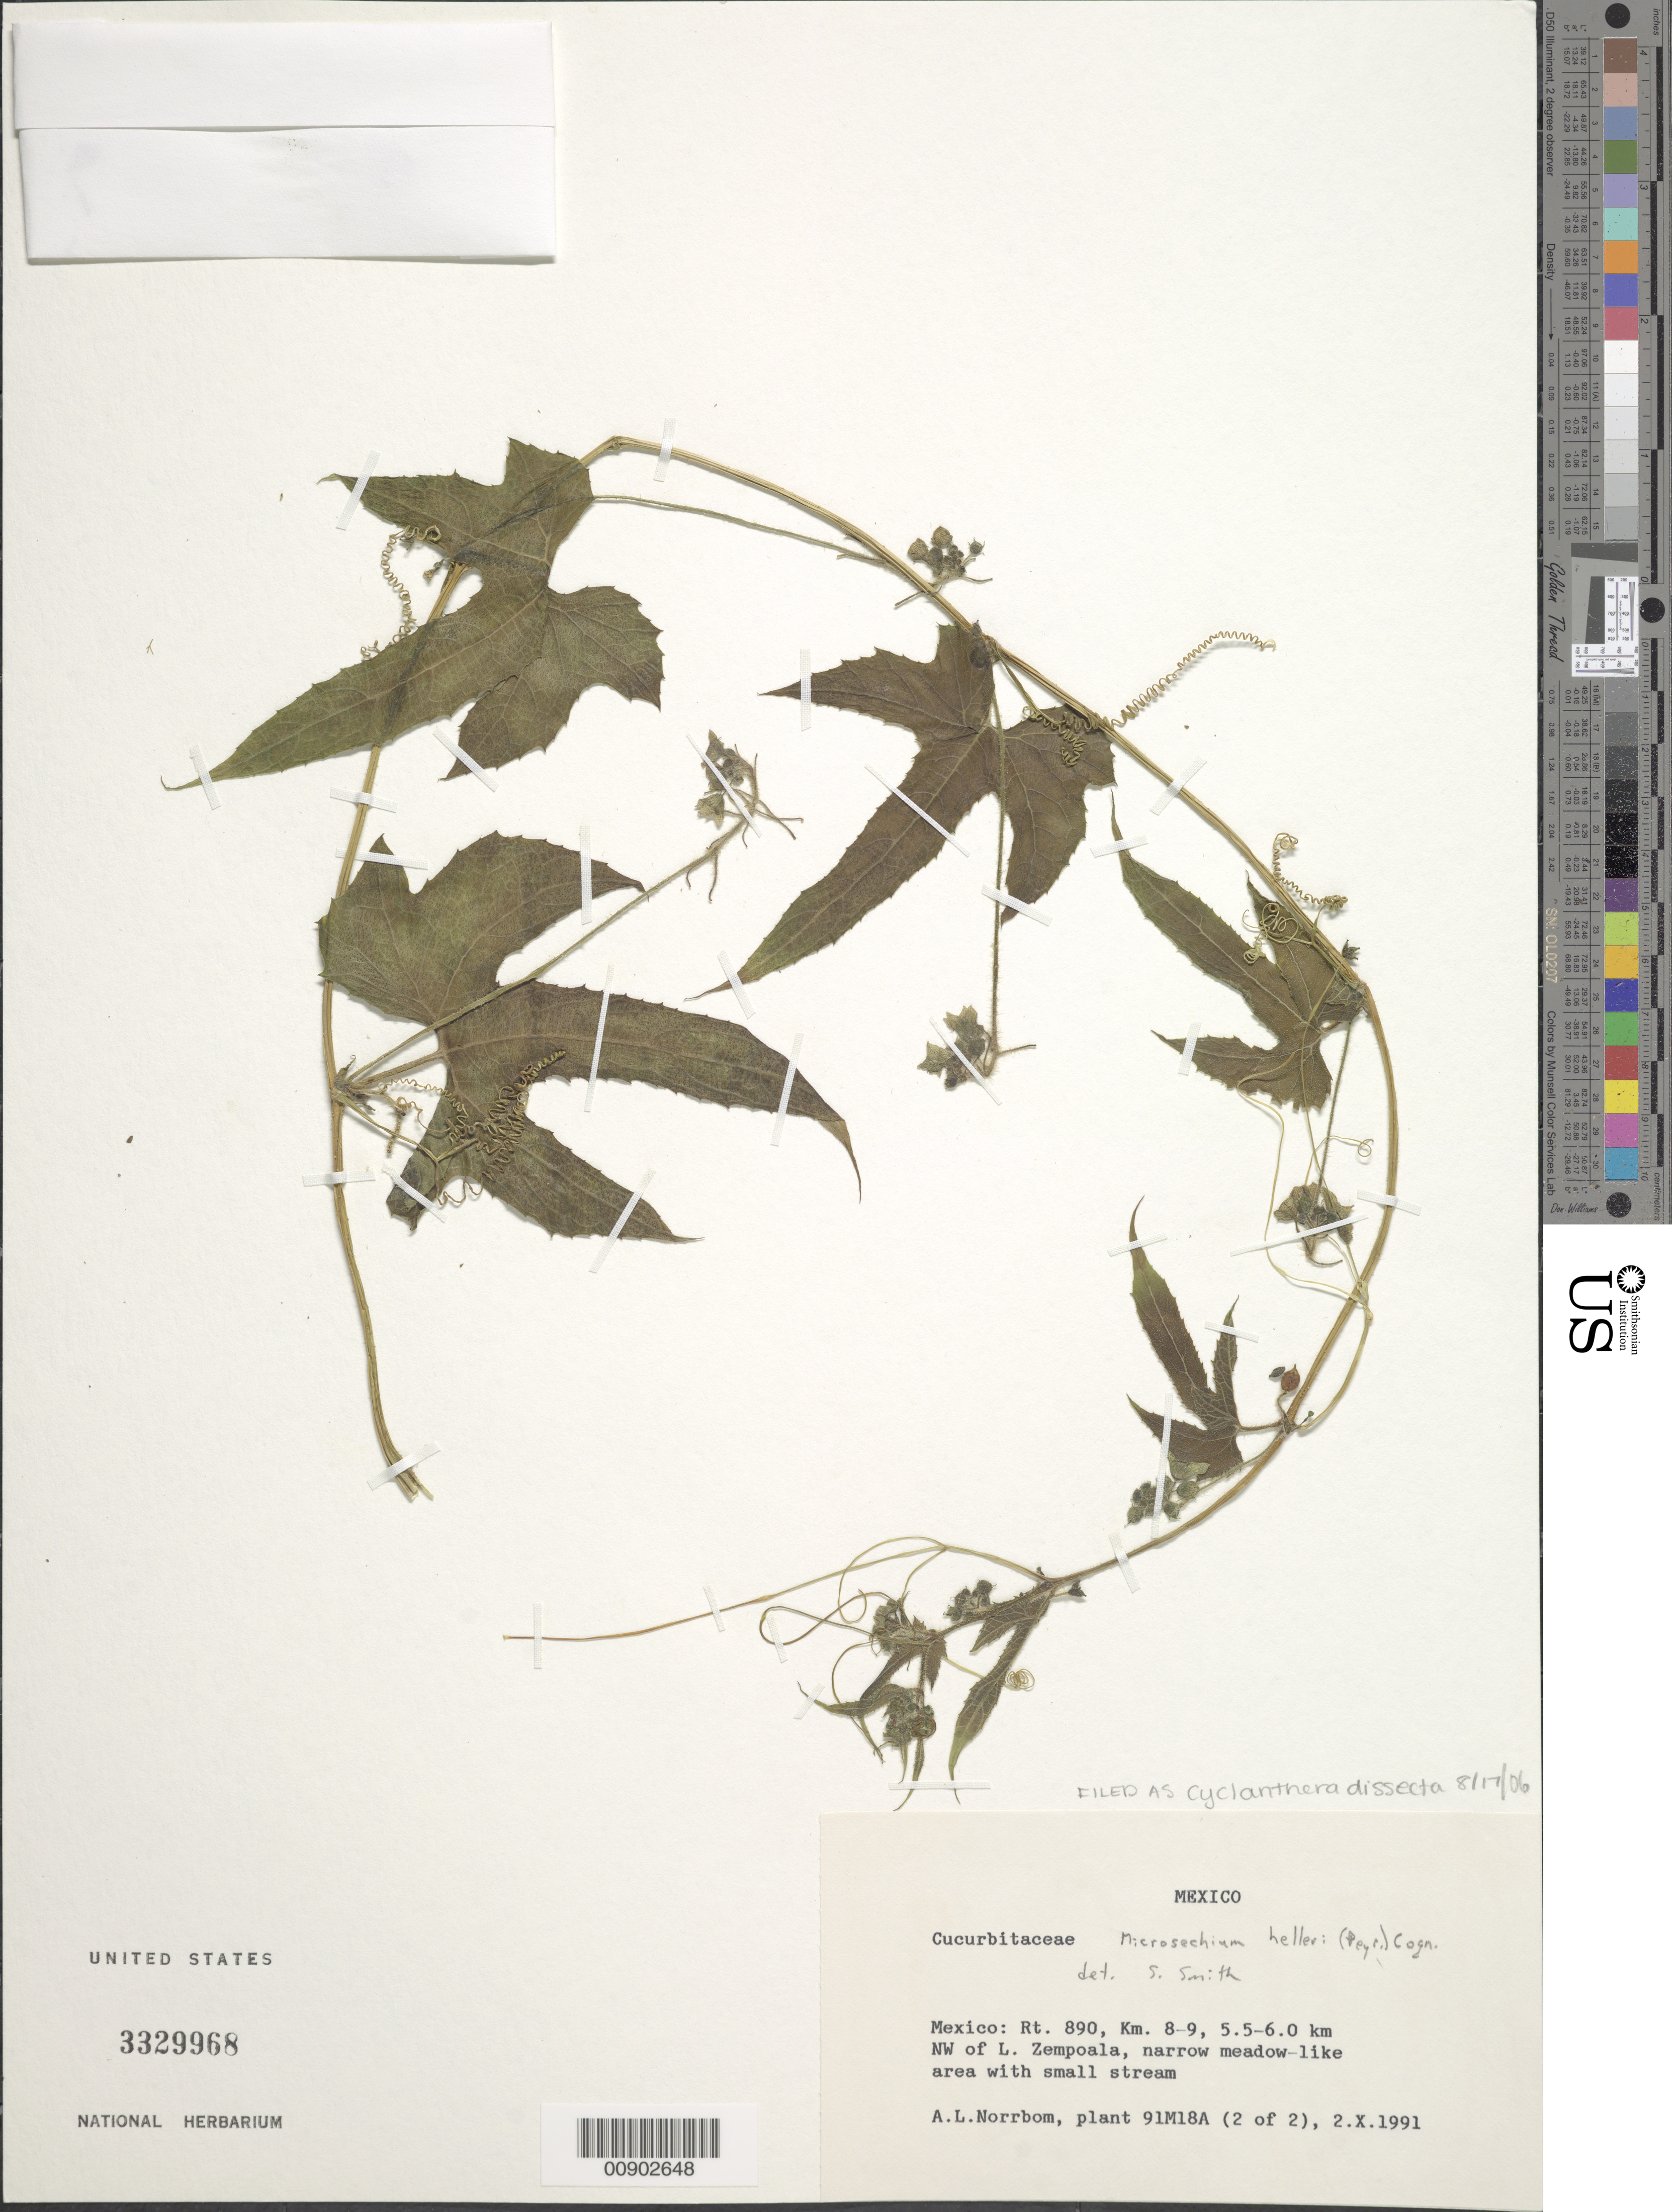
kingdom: Plantae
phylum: Tracheophyta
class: Magnoliopsida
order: Cucurbitales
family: Cucurbitaceae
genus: Cyclanthera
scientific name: Cyclanthera dissecta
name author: (Torr. & A. Gray) Arn.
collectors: A. L. Norrbom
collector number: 91M18A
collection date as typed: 02 Oct 1991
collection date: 1991-10-02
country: Mexico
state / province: México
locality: Rt. 890, km. 8-9, 5.5-6.0 km NW of L. Zempoala.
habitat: Narrow meadow-like area with small stream.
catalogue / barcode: US 3329968